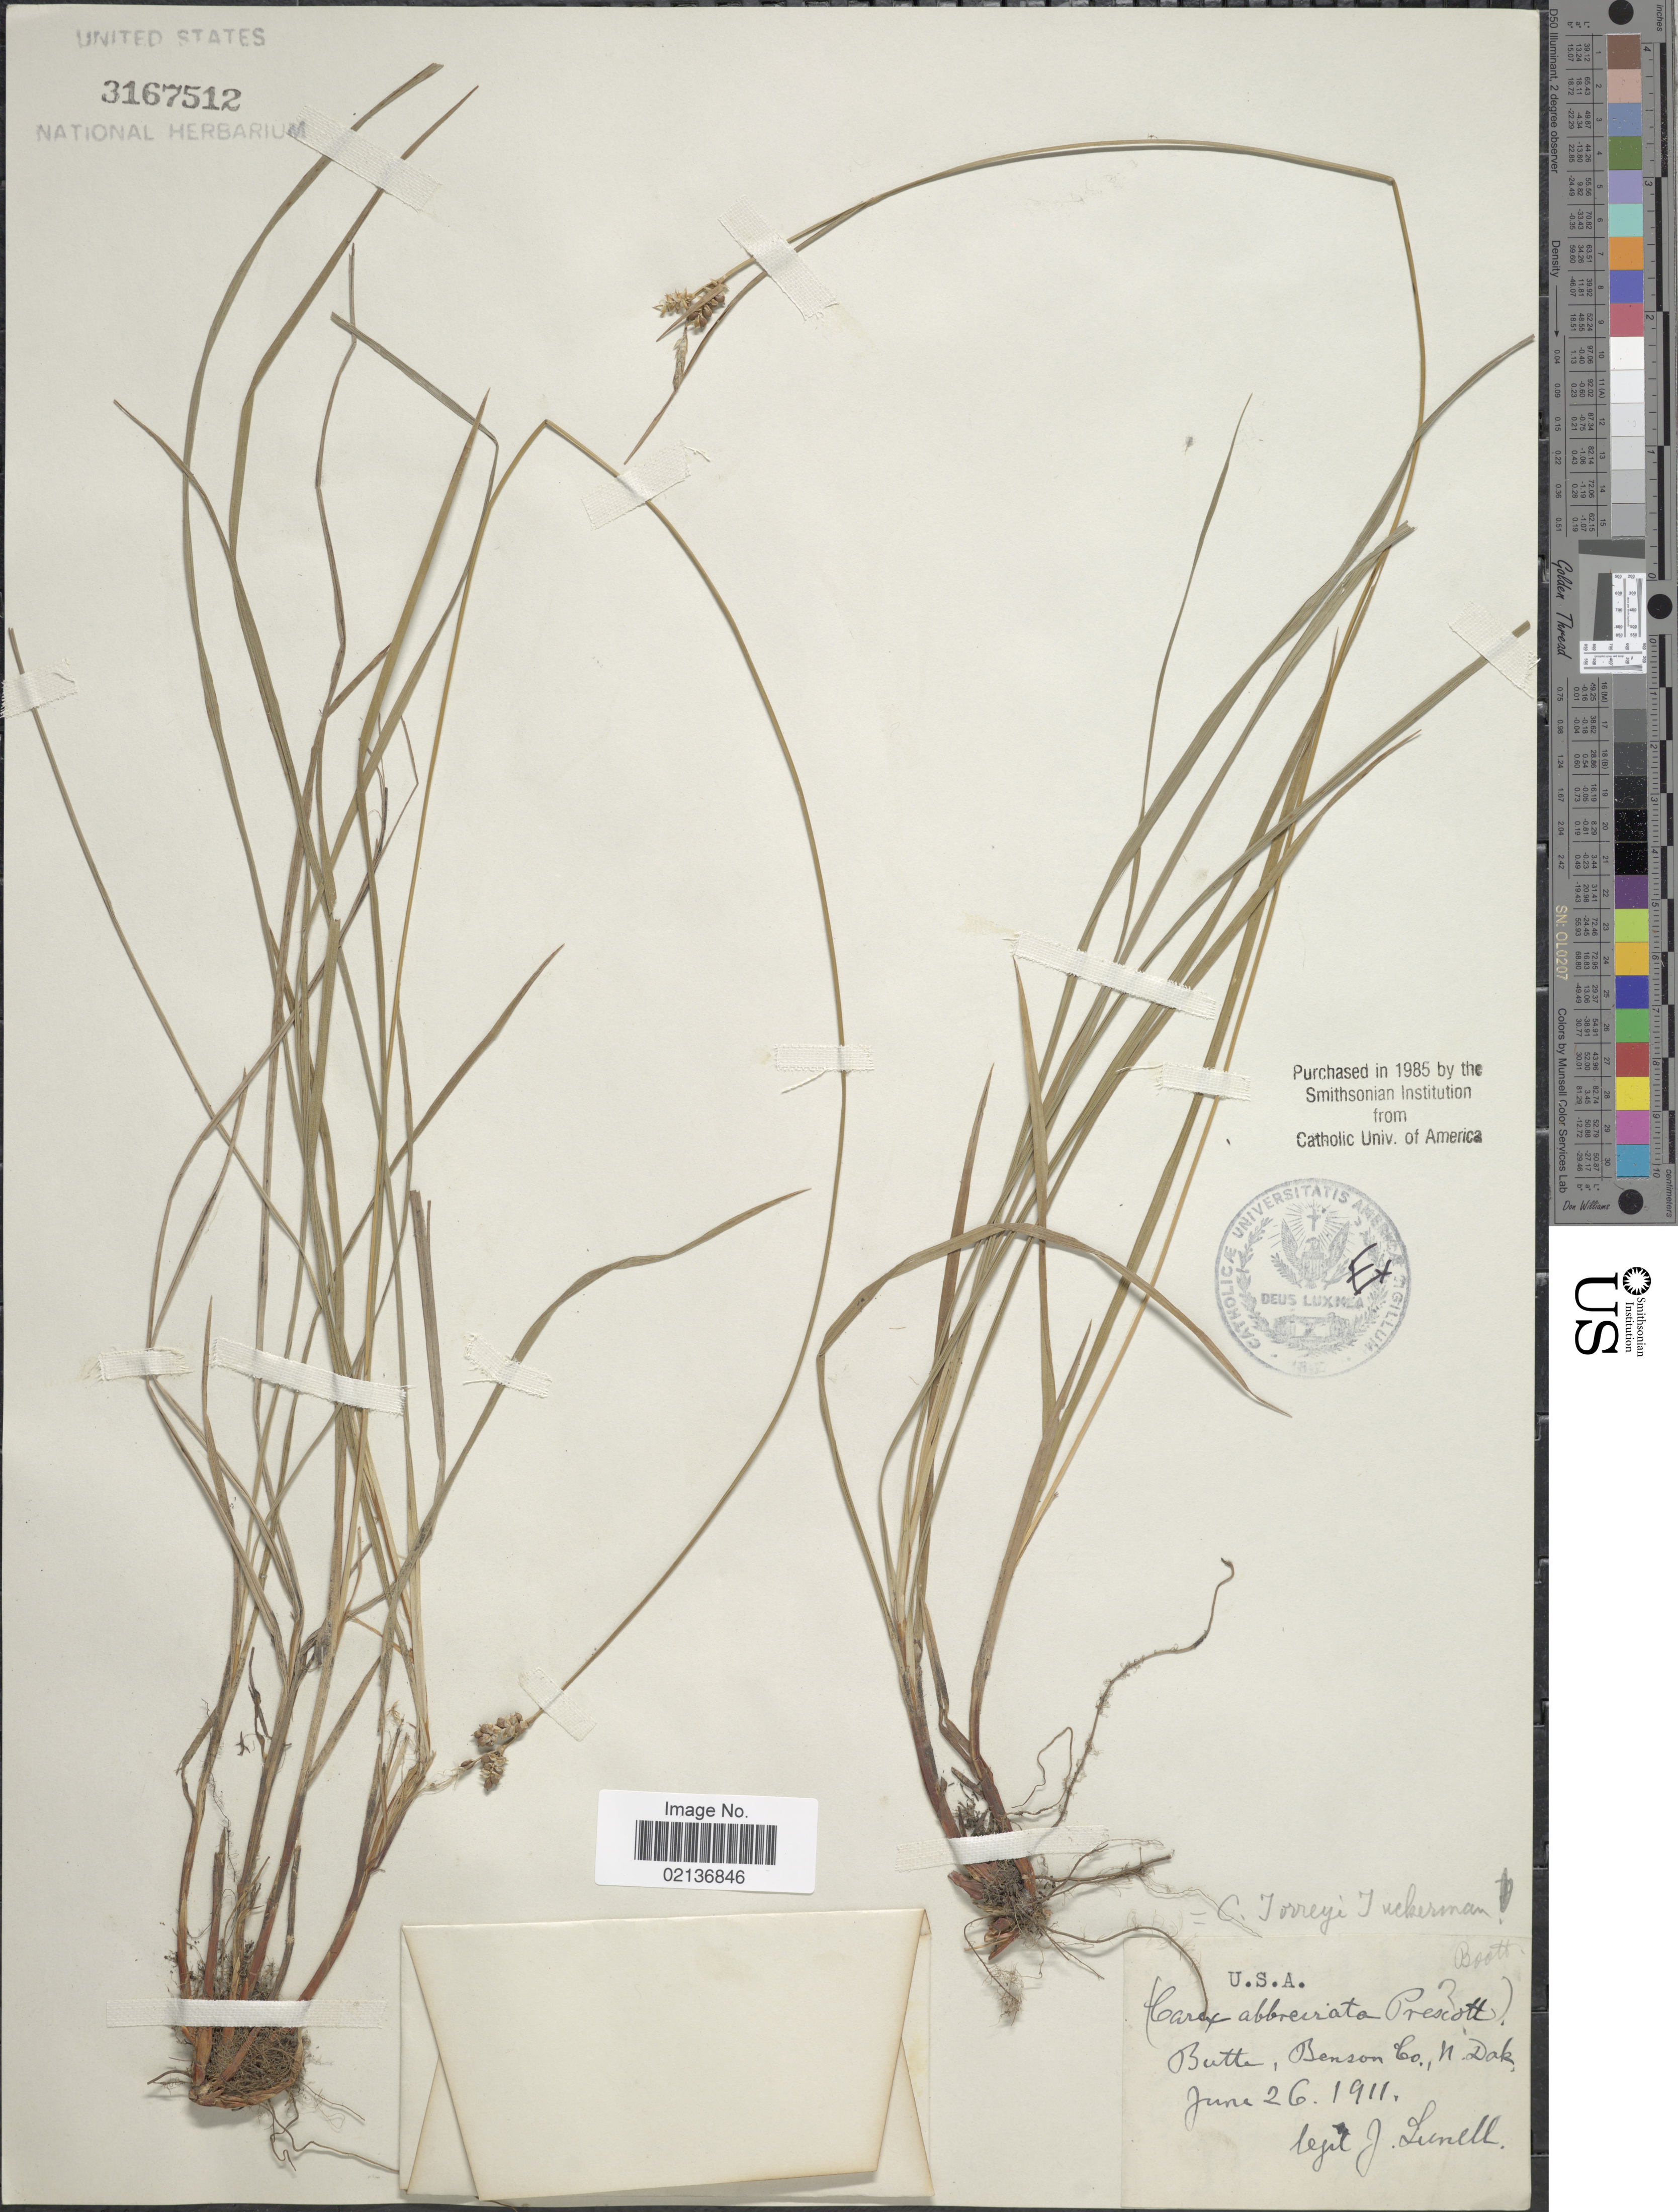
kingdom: Plantae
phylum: Tracheophyta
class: Liliopsida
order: Poales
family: Cyperaceae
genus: Carex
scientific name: Carex torreyi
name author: Tuck.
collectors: J. Lunell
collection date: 1911-06-26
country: United States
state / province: North Dakota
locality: Butte, Benson Co., N. Dak.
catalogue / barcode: US 3167512